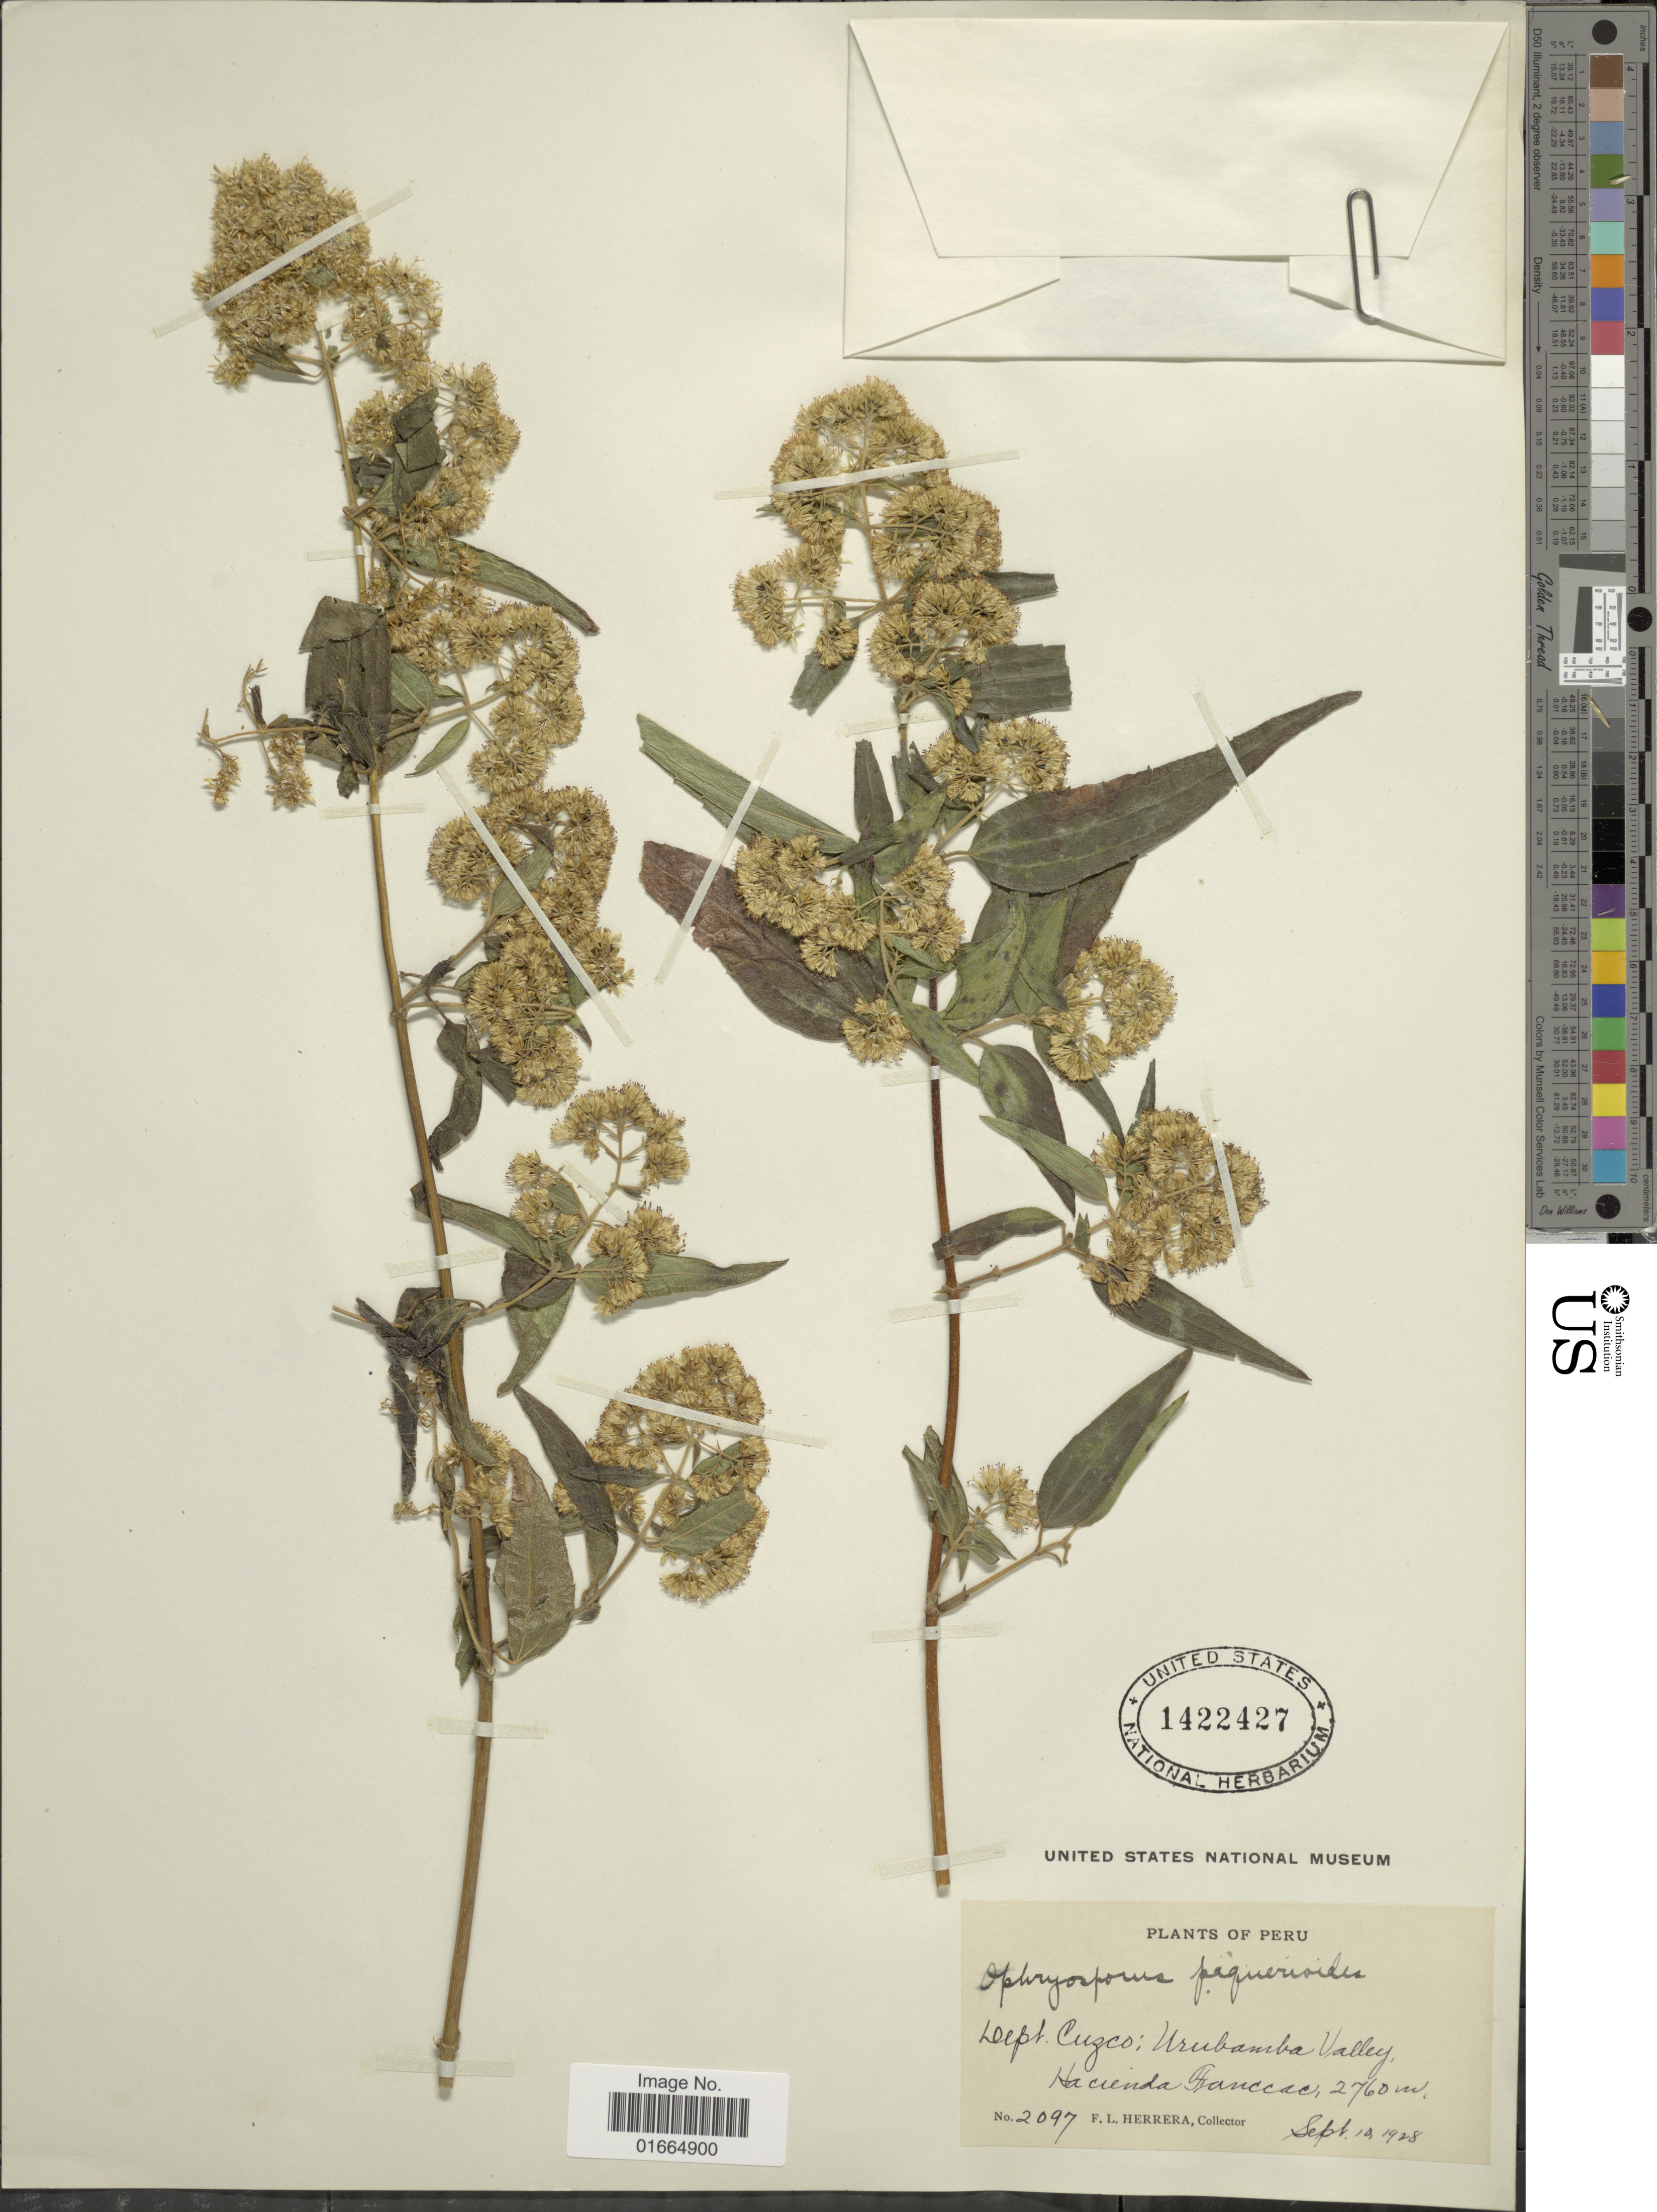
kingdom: Plantae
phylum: Tracheophyta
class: Magnoliopsida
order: Asterales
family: Asteraceae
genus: Ophryosporus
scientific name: Ophryosporus piquerioides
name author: (DC.) Benth. ex Baker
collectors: F. L. Herrera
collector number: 2097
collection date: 1928-09-10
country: Peru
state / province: Cusco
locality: Dept. Cuzco: Urubamba Valley, Hacienda Fanccac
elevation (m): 2760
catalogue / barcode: US 1422427